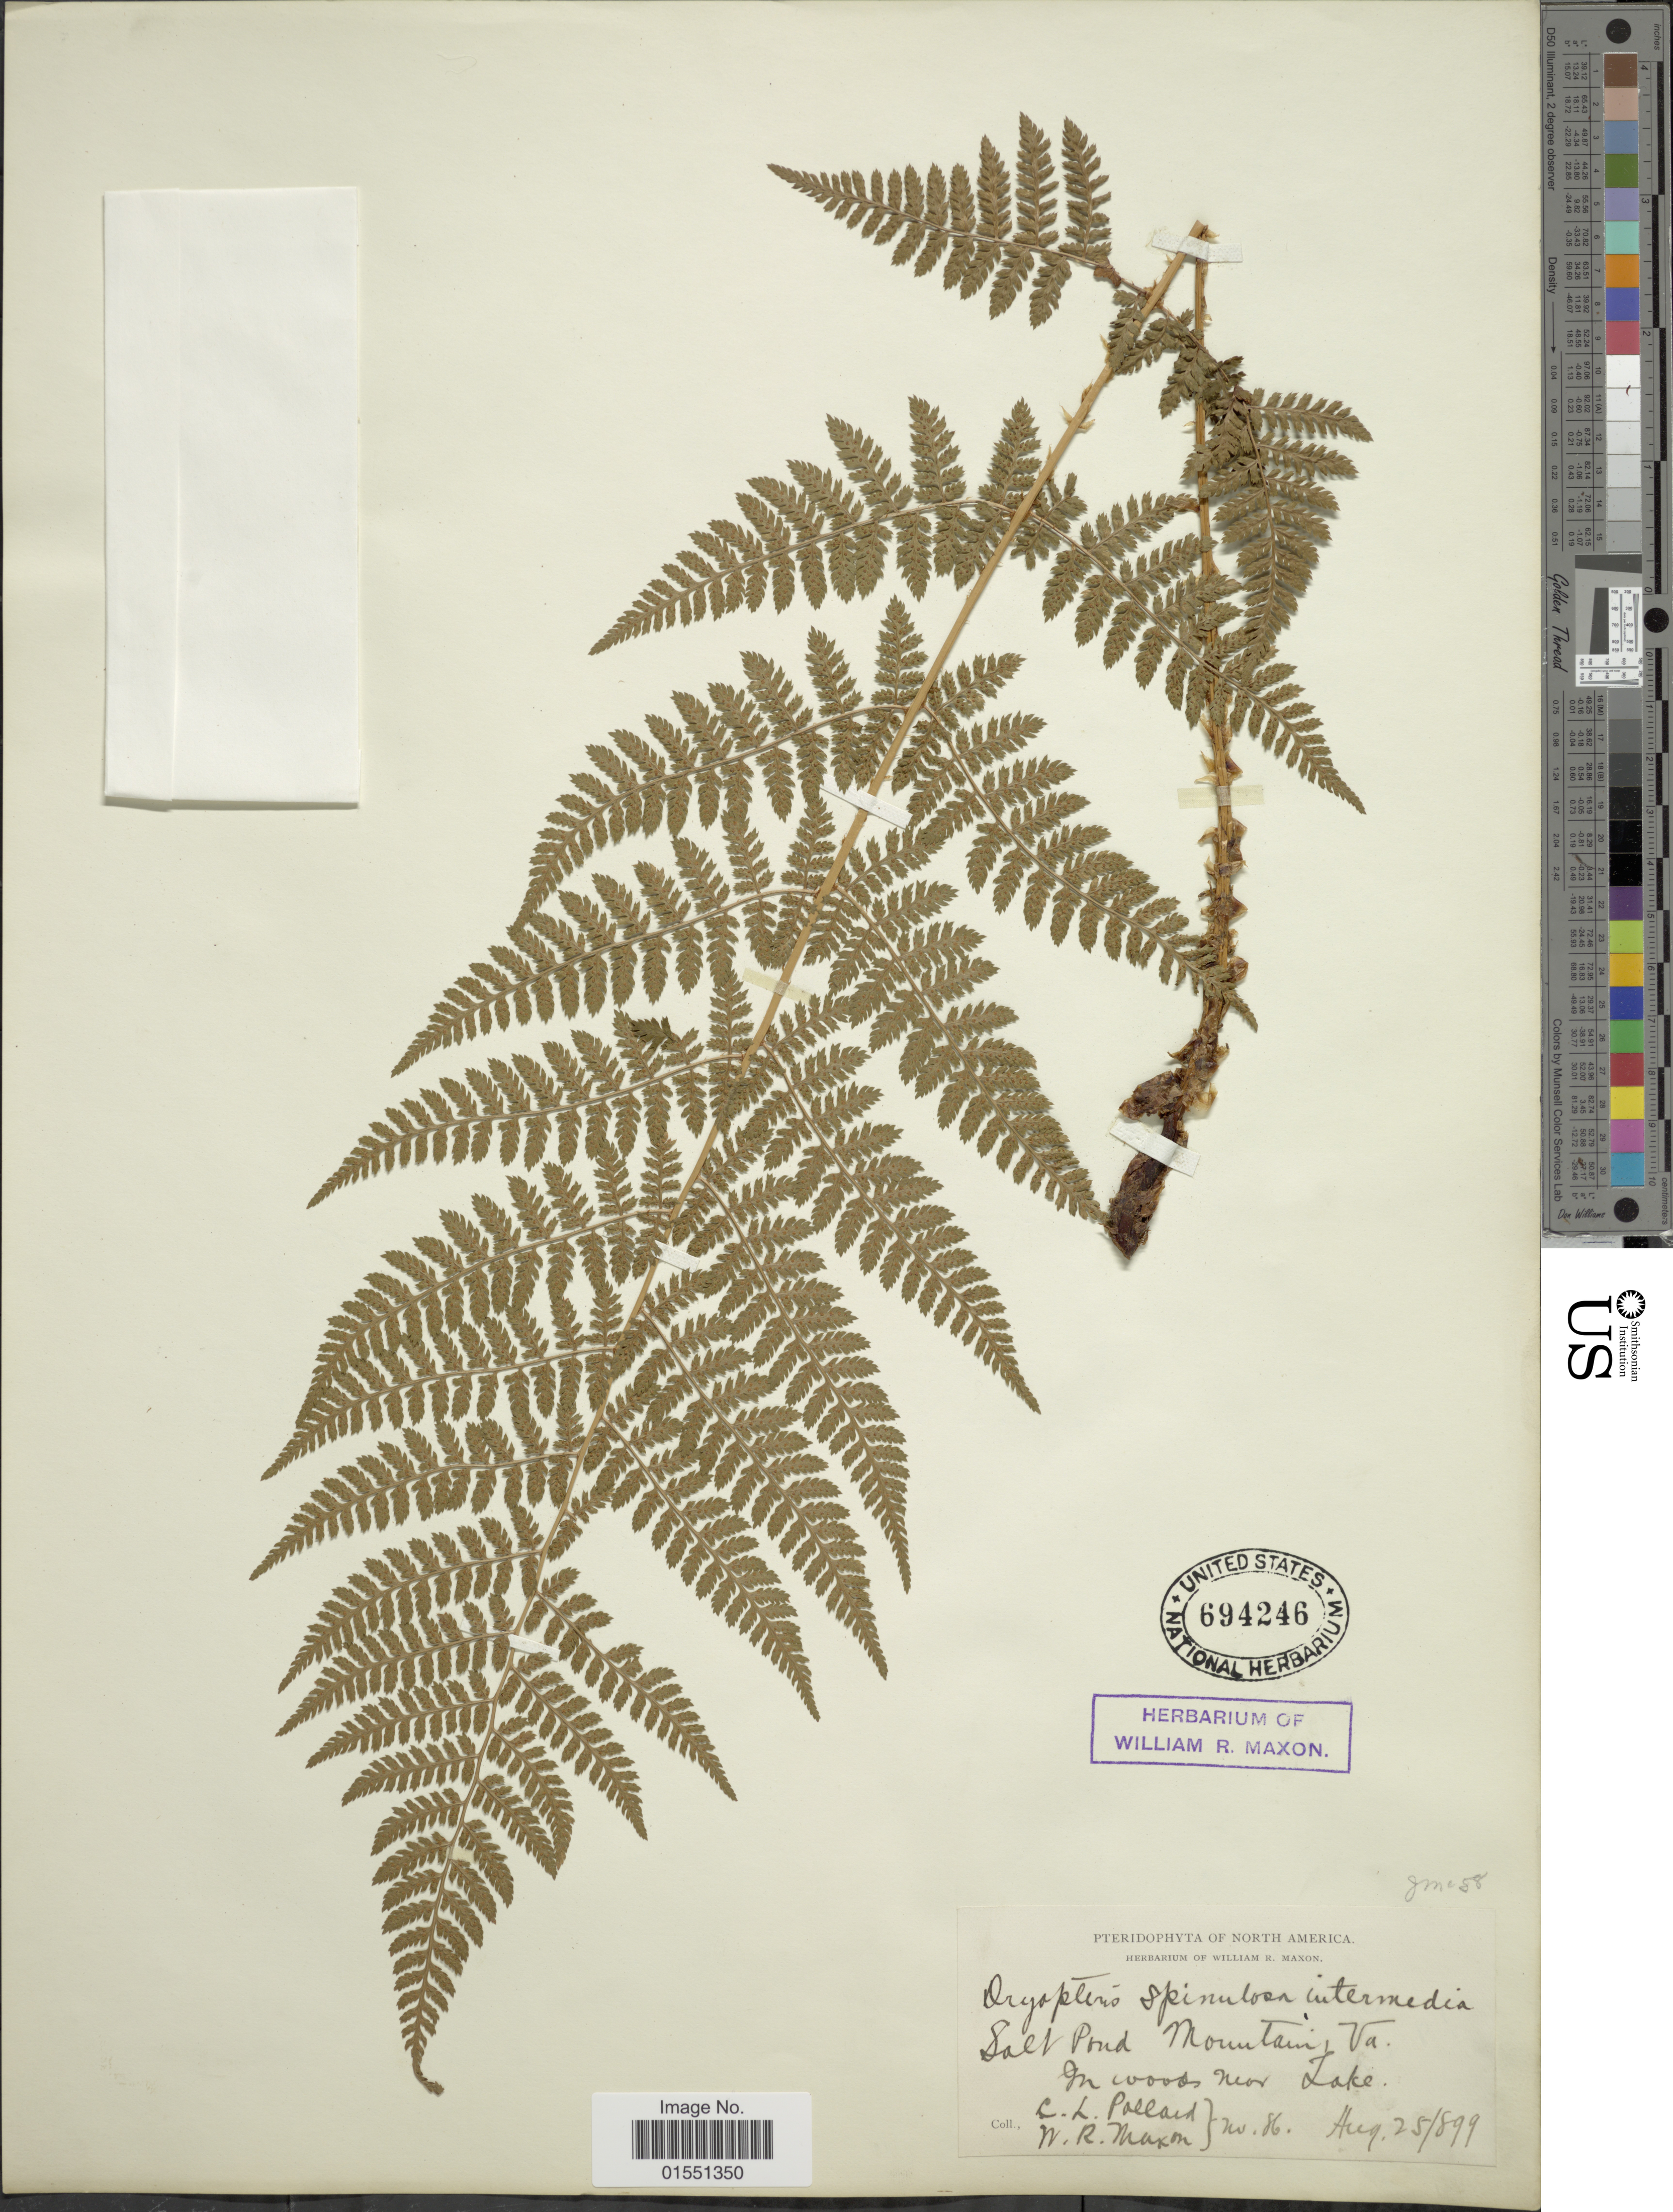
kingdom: Plantae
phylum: Tracheophyta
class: Polypodiopsida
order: Polypodiales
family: Dryopteridaceae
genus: Dryopteris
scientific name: Dryopteris intermedia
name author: (Muhl.) A. Gray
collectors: C. L. Pollard & W. R. Maxon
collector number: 86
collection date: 1899-08-25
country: United States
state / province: Virginia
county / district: Giles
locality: Salt Pond Mountains. In woods near Lake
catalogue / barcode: US 694246